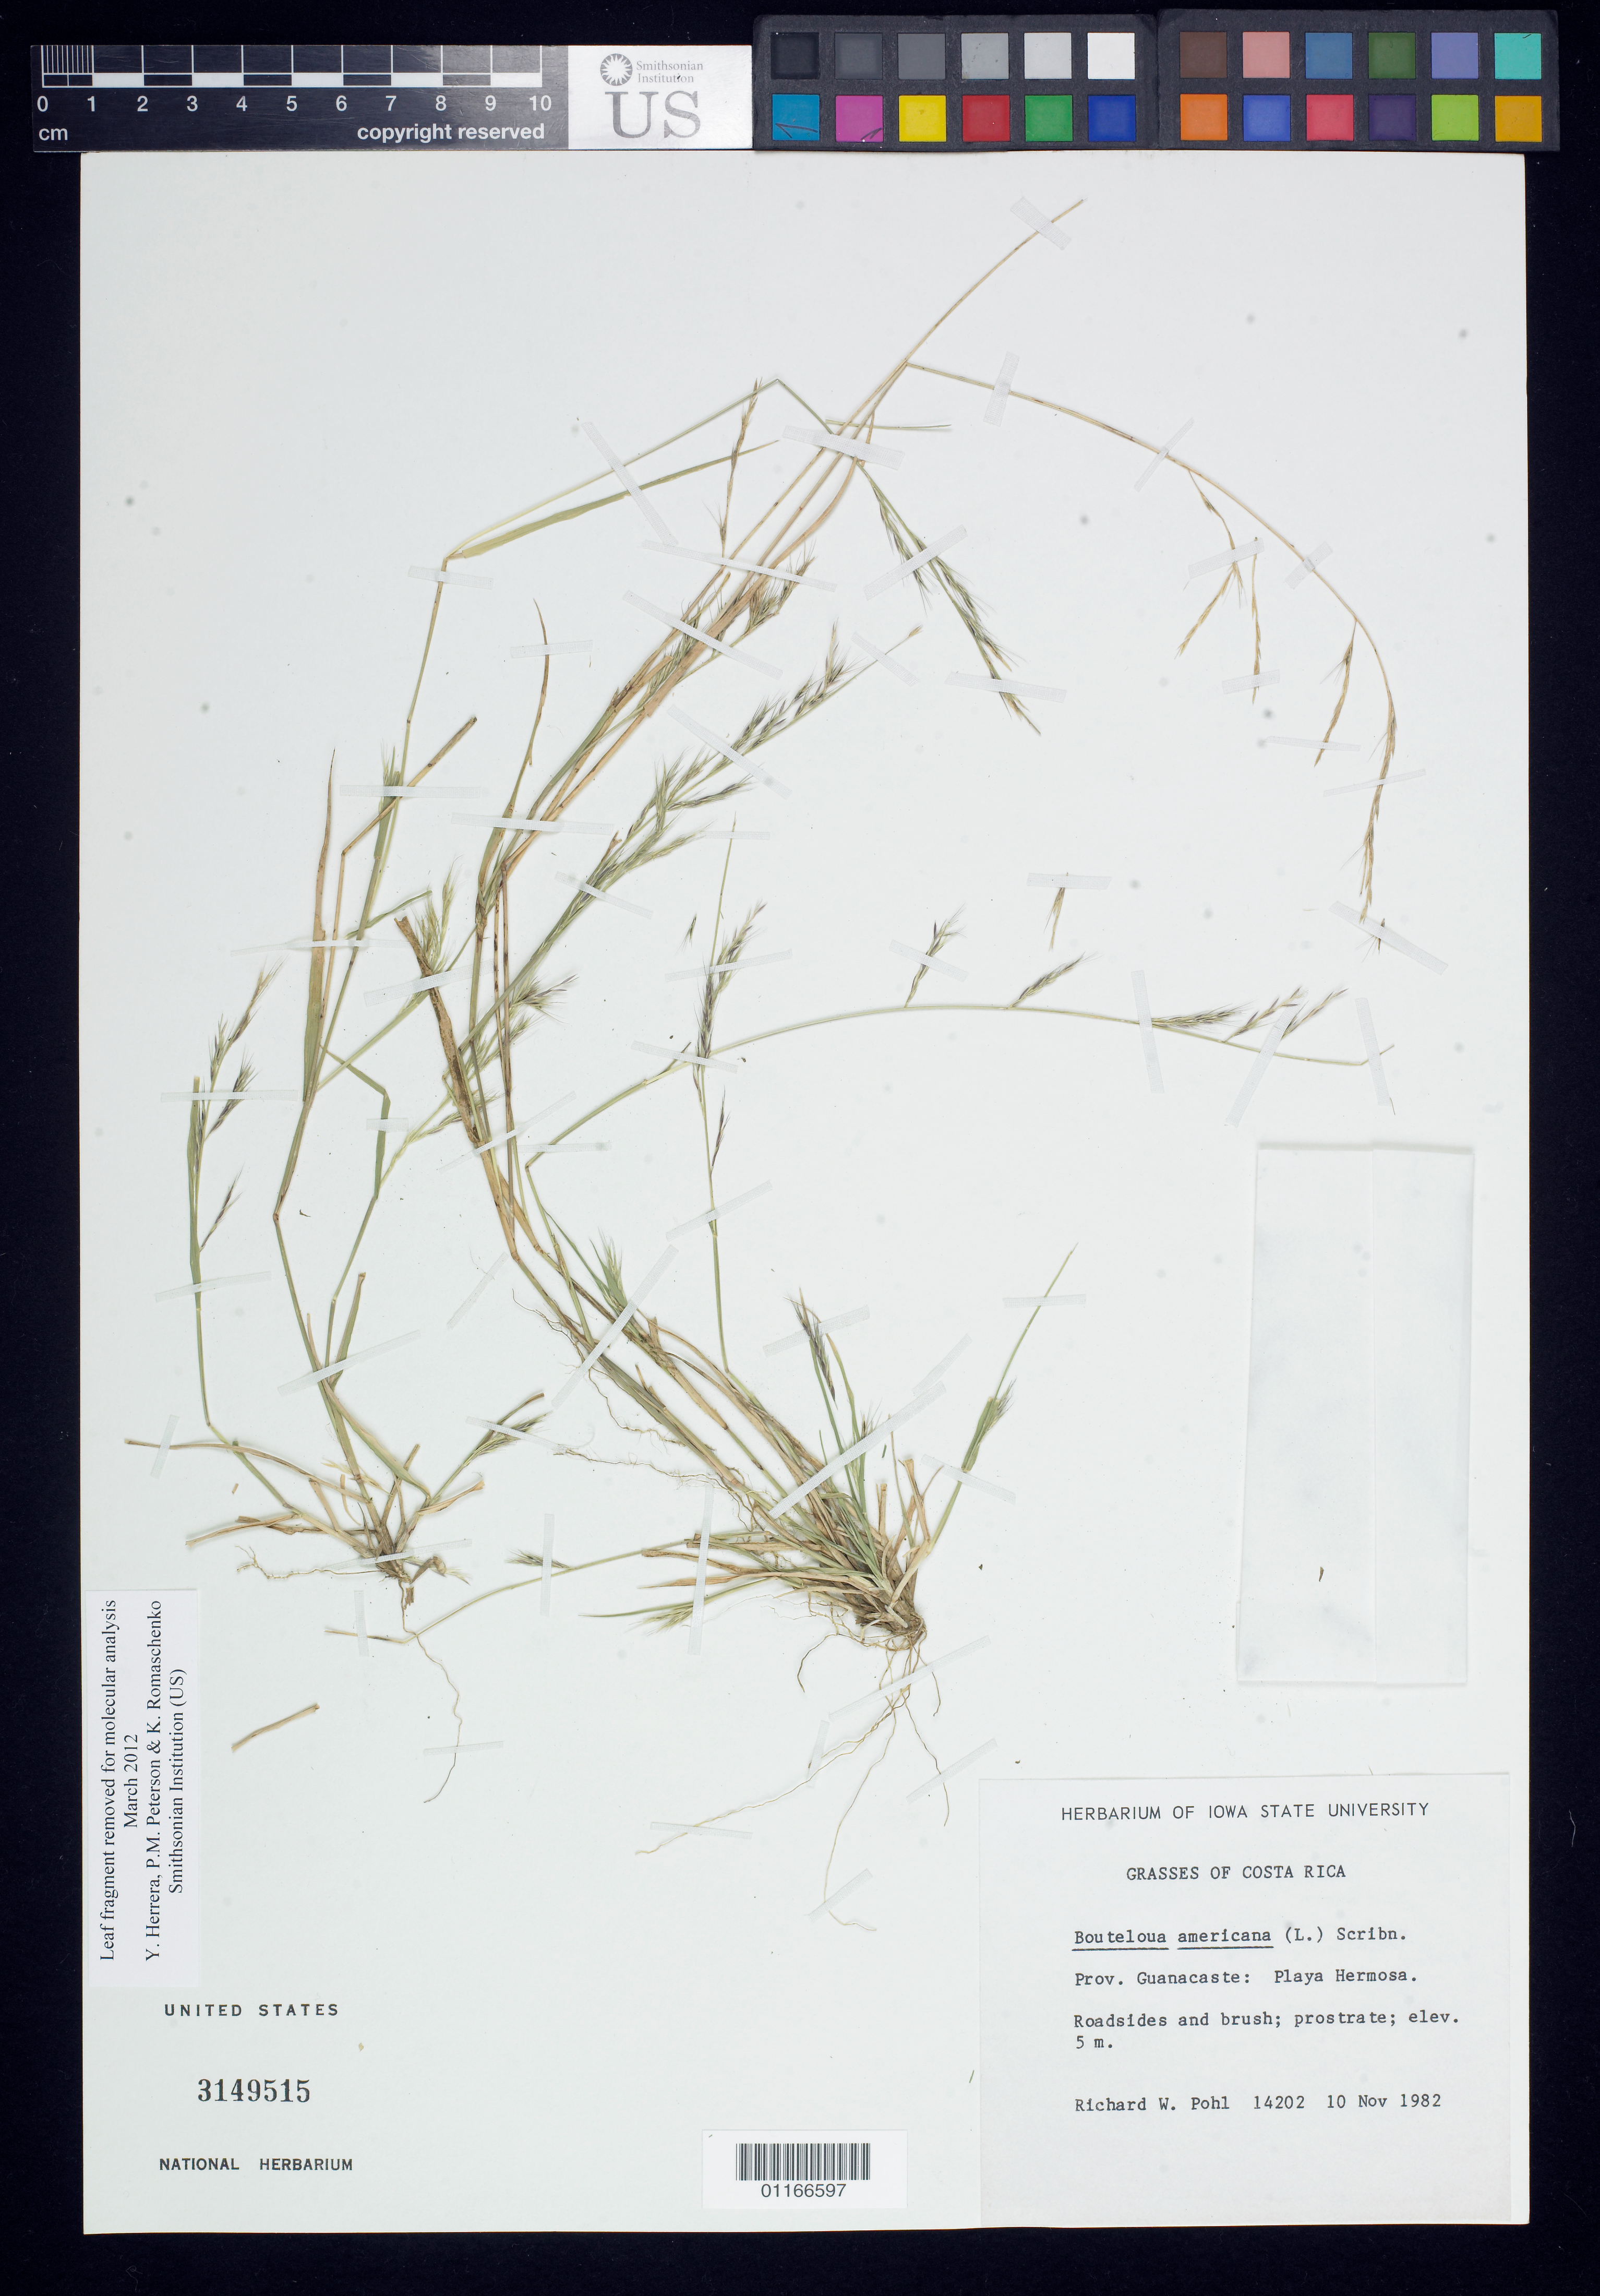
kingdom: Plantae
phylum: Tracheophyta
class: Liliopsida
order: Poales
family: Poaceae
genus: Bouteloua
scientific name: Bouteloua americana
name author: (L.) Scribn.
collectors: R. W. Pohl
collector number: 14202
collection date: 1982-11-10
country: Costa Rica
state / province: Guanacaste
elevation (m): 5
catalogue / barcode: US 3149515